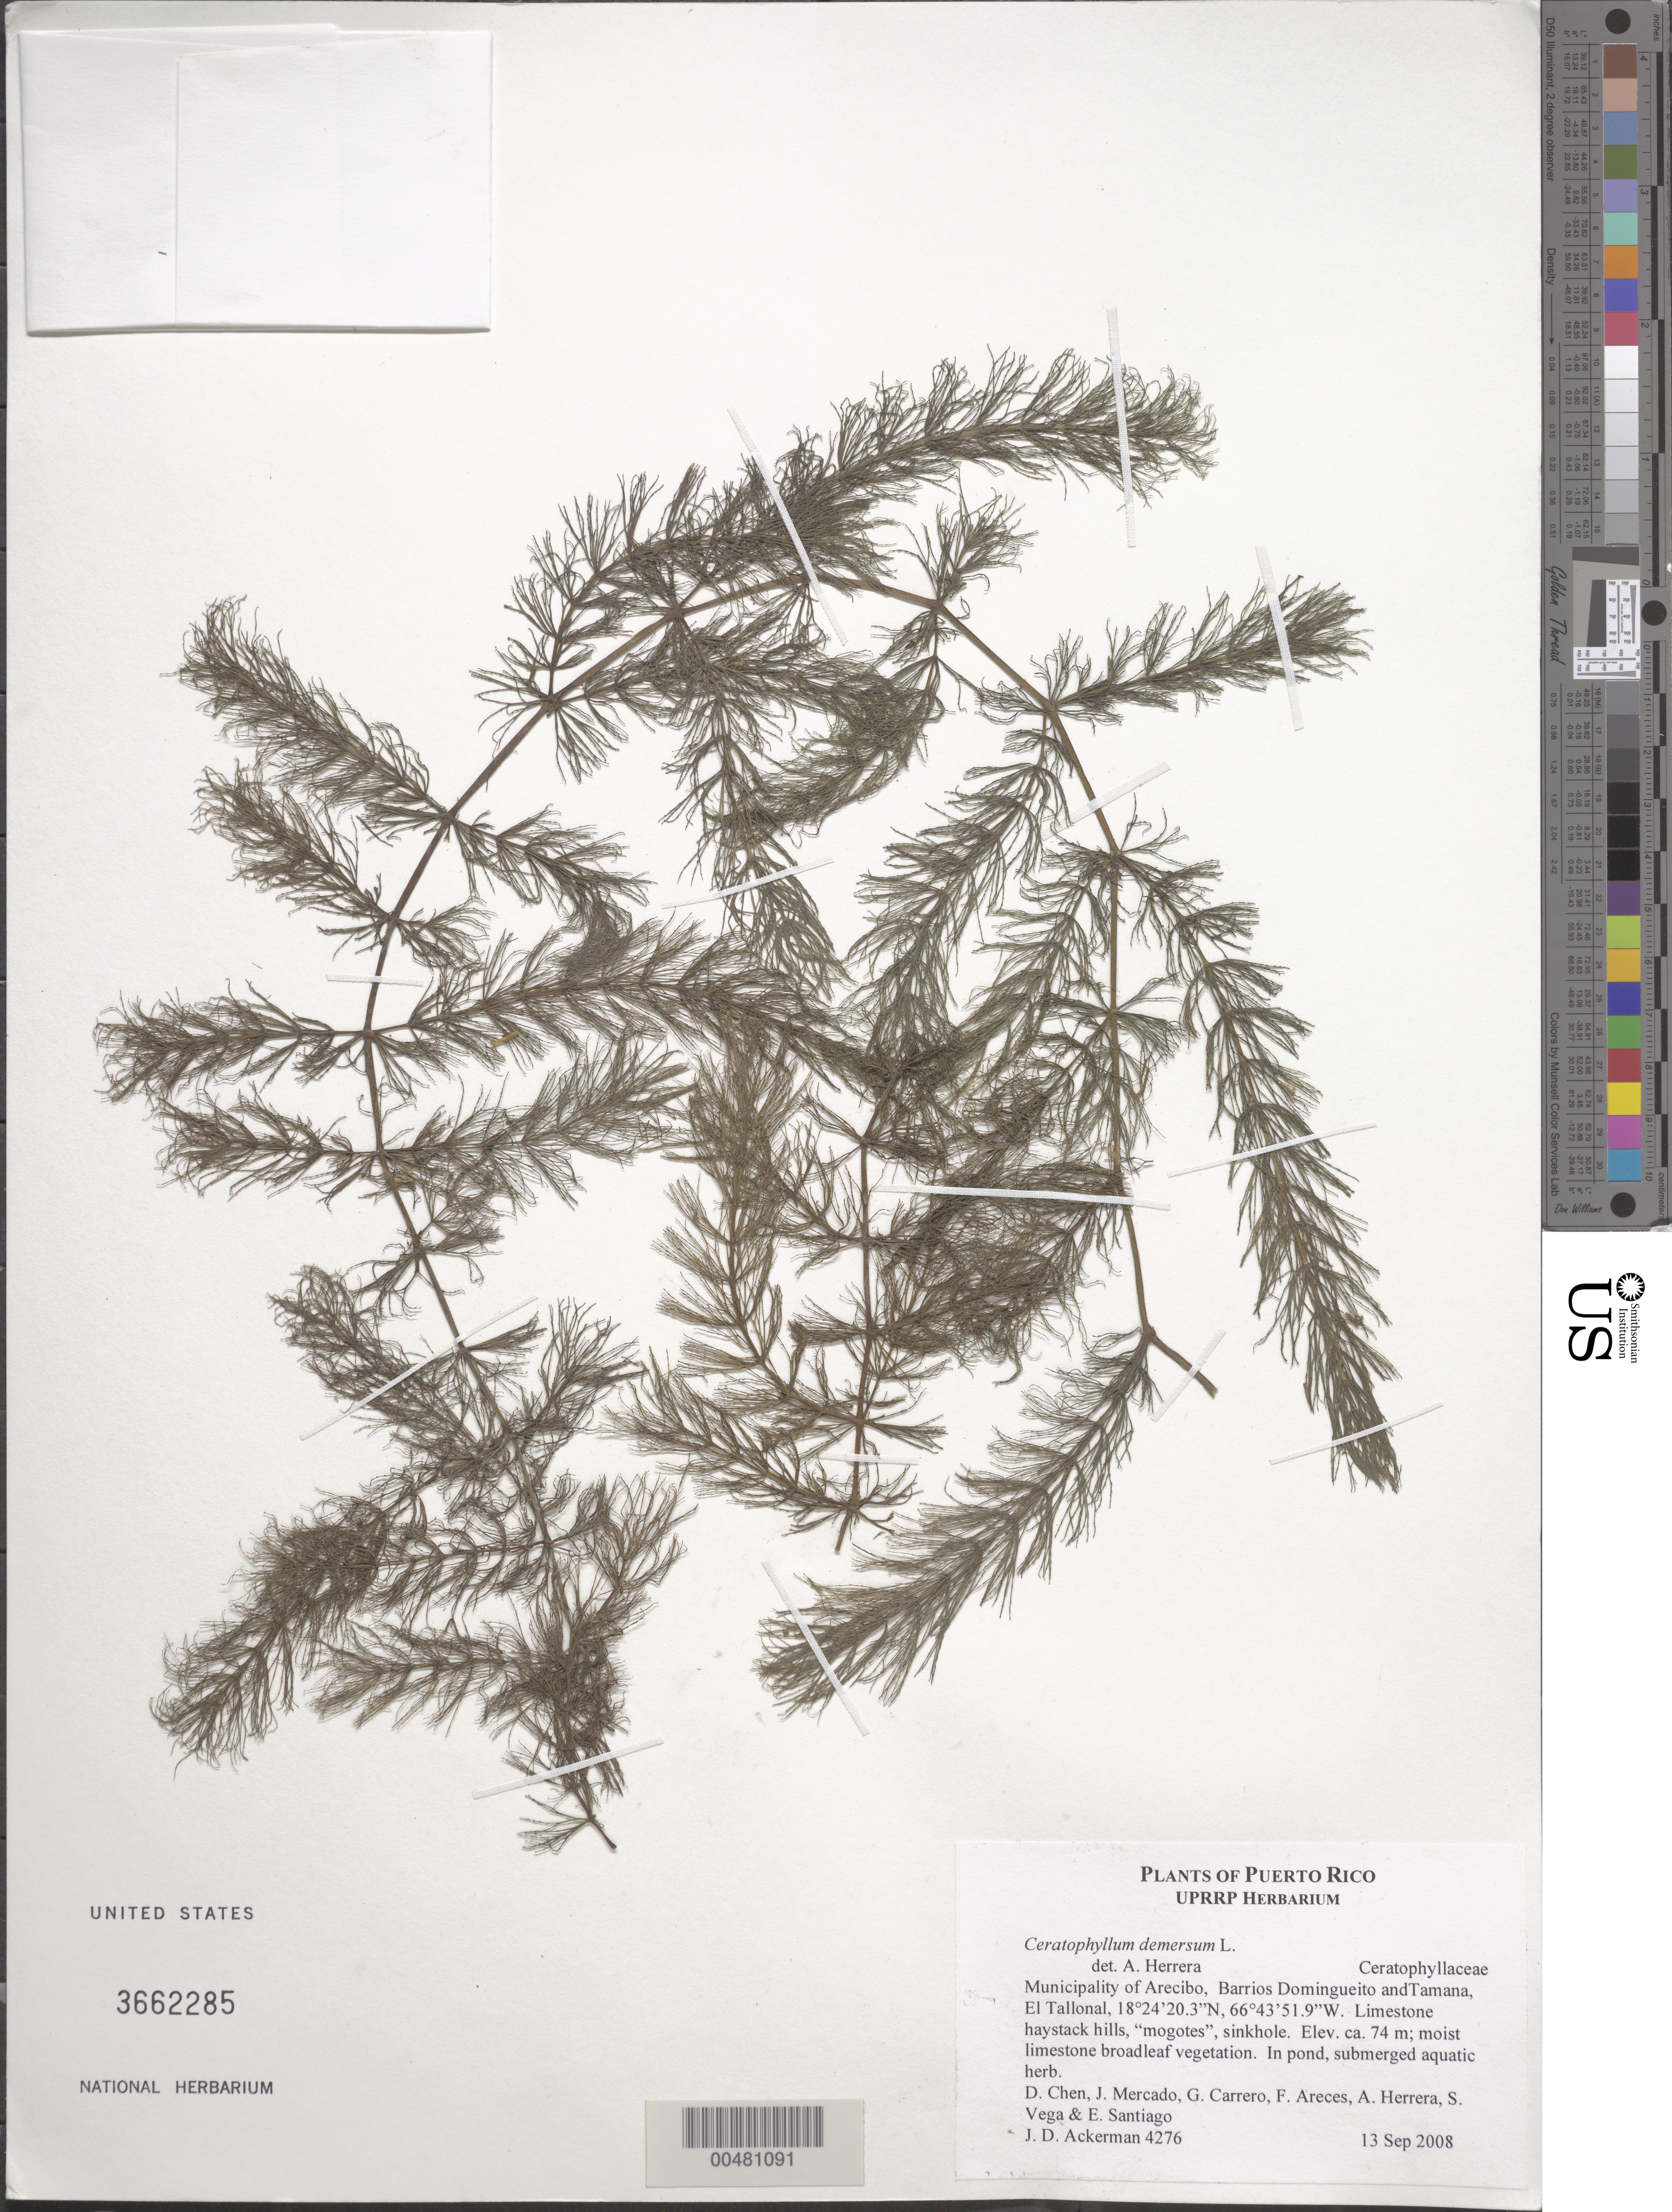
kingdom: Plantae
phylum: Tracheophyta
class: Magnoliopsida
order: Ceratophyllales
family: Ceratophyllaceae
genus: Ceratophyllum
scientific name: Ceratophyllum demersum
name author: L.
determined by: Herrera, A.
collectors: J. D. Ackerman, J. Mercado, G. Carrero, F. Areces Berazaín, A. Herrera, S. Vega & E. Santiago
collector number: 4276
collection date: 2008-09-13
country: Puerto Rico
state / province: Arecibo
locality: Barrios domingueito and Tamana, El Tallonal.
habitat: Limestone haystack hills, "mogotes", sinkhole. Moist limestone broadleaf vegetation. In pond.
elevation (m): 74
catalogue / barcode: US 3662285